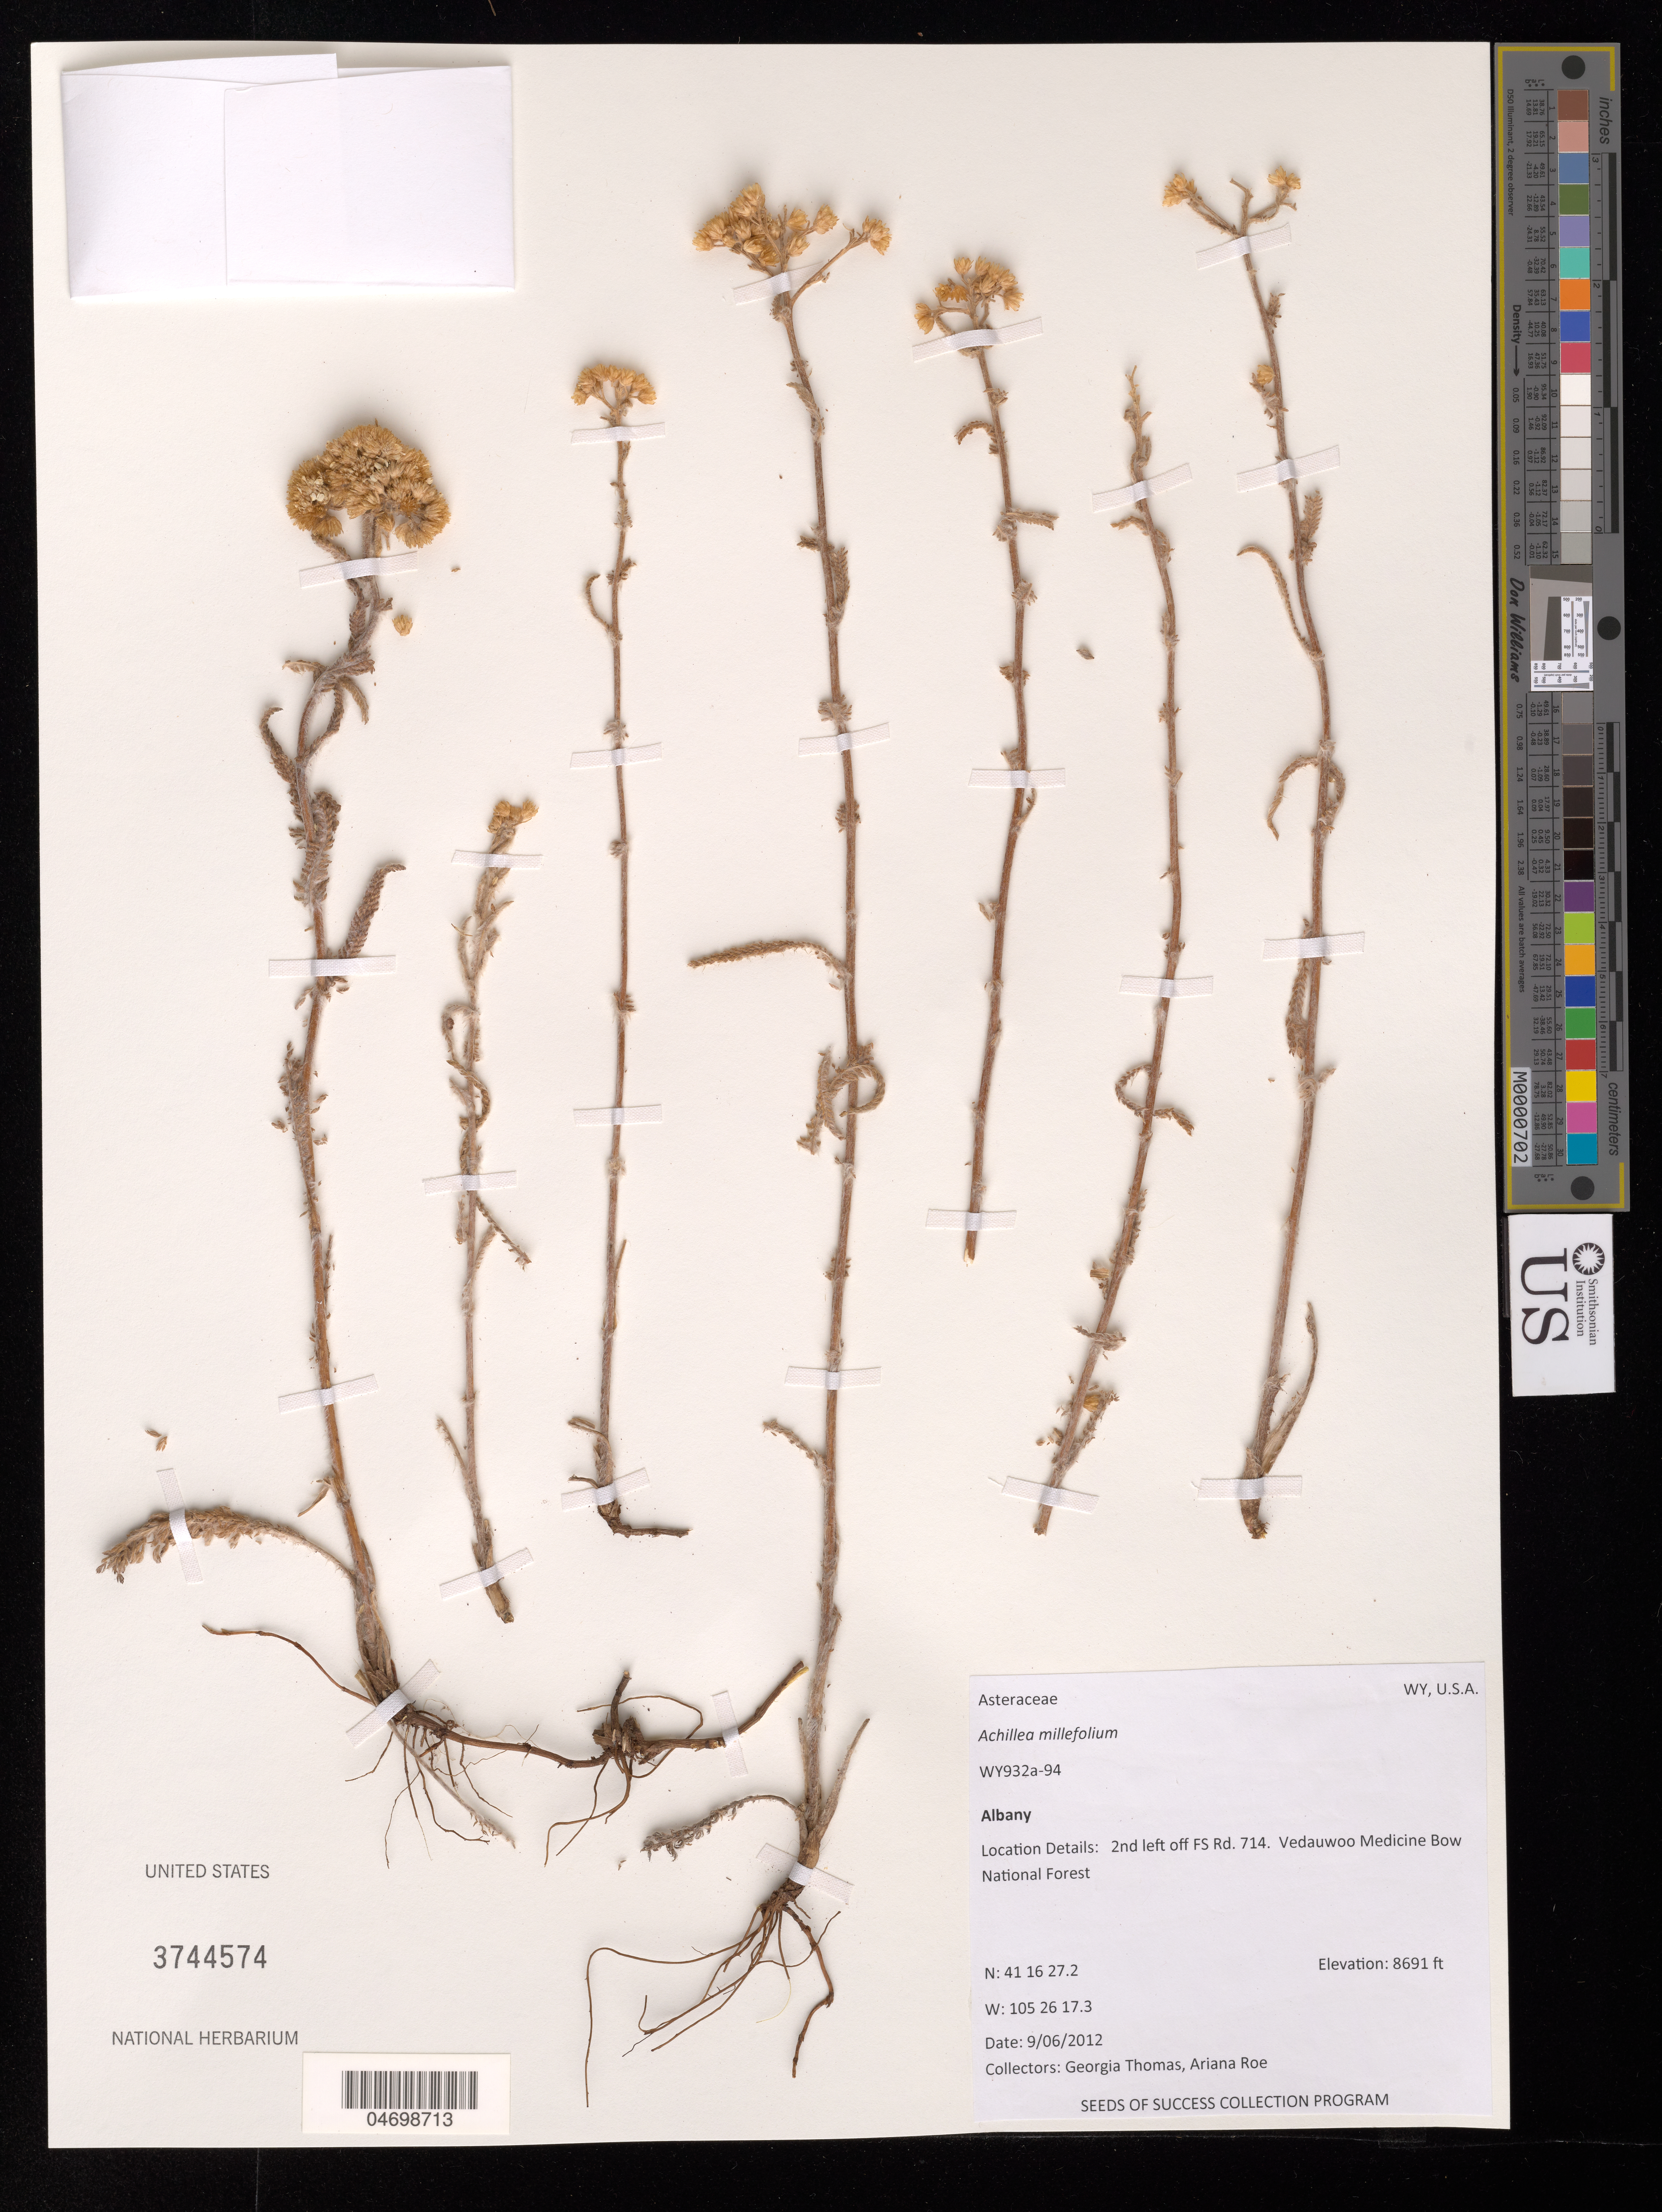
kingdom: Plantae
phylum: Tracheophyta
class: Magnoliopsida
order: Asterales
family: Asteraceae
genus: Achillea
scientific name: Achillea millefolium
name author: L.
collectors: G. Thomas & A. Roe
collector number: WY932A-94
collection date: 2012-09-06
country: United States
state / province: Wyoming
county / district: Albany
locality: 2nd left off FS Rd. 714 Vedauwoo. Medicine Bow National Forest.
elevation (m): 2649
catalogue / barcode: US 3744574